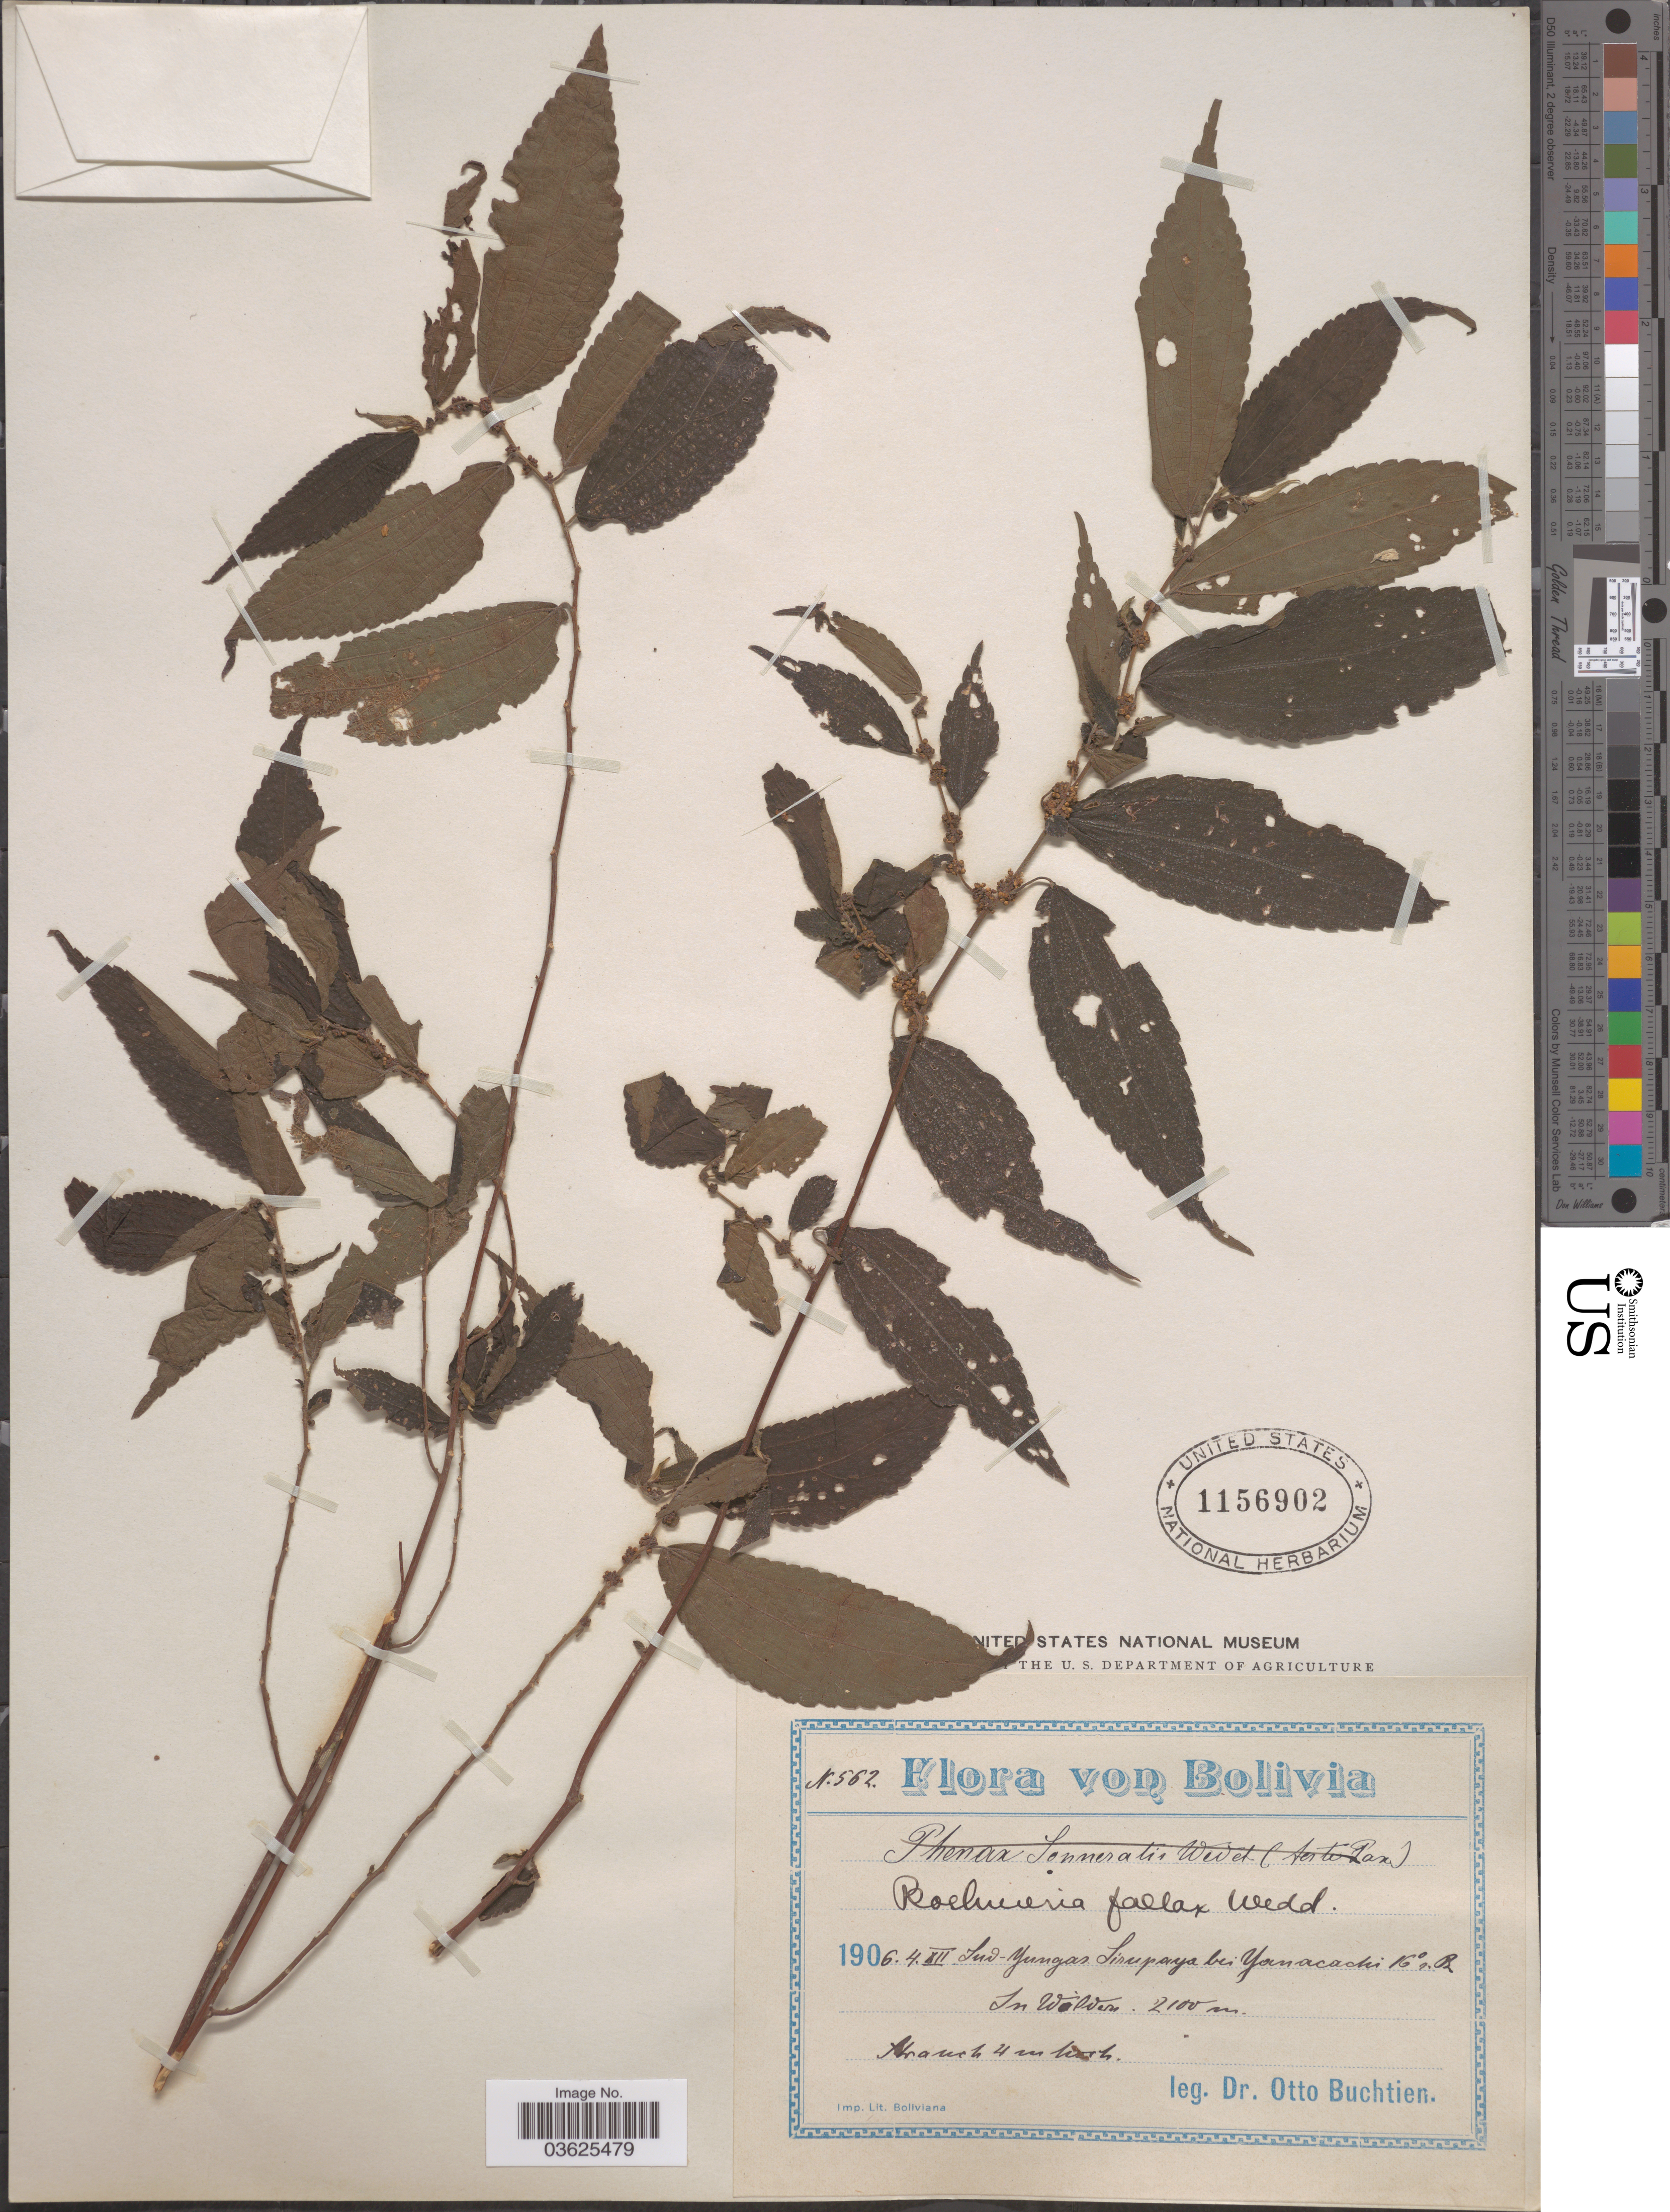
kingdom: Plantae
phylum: Tracheophyta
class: Magnoliopsida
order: Rosales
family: Urticaceae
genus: Boehmeria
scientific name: Boehmeria ulmifolia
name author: Wedd.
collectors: O. Buchtien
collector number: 562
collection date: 1906-12-04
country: Bolivia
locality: Sud-Yungas Sirupaya bei Yanacachi N° B. In Walden.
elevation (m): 2100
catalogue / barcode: US 1156902